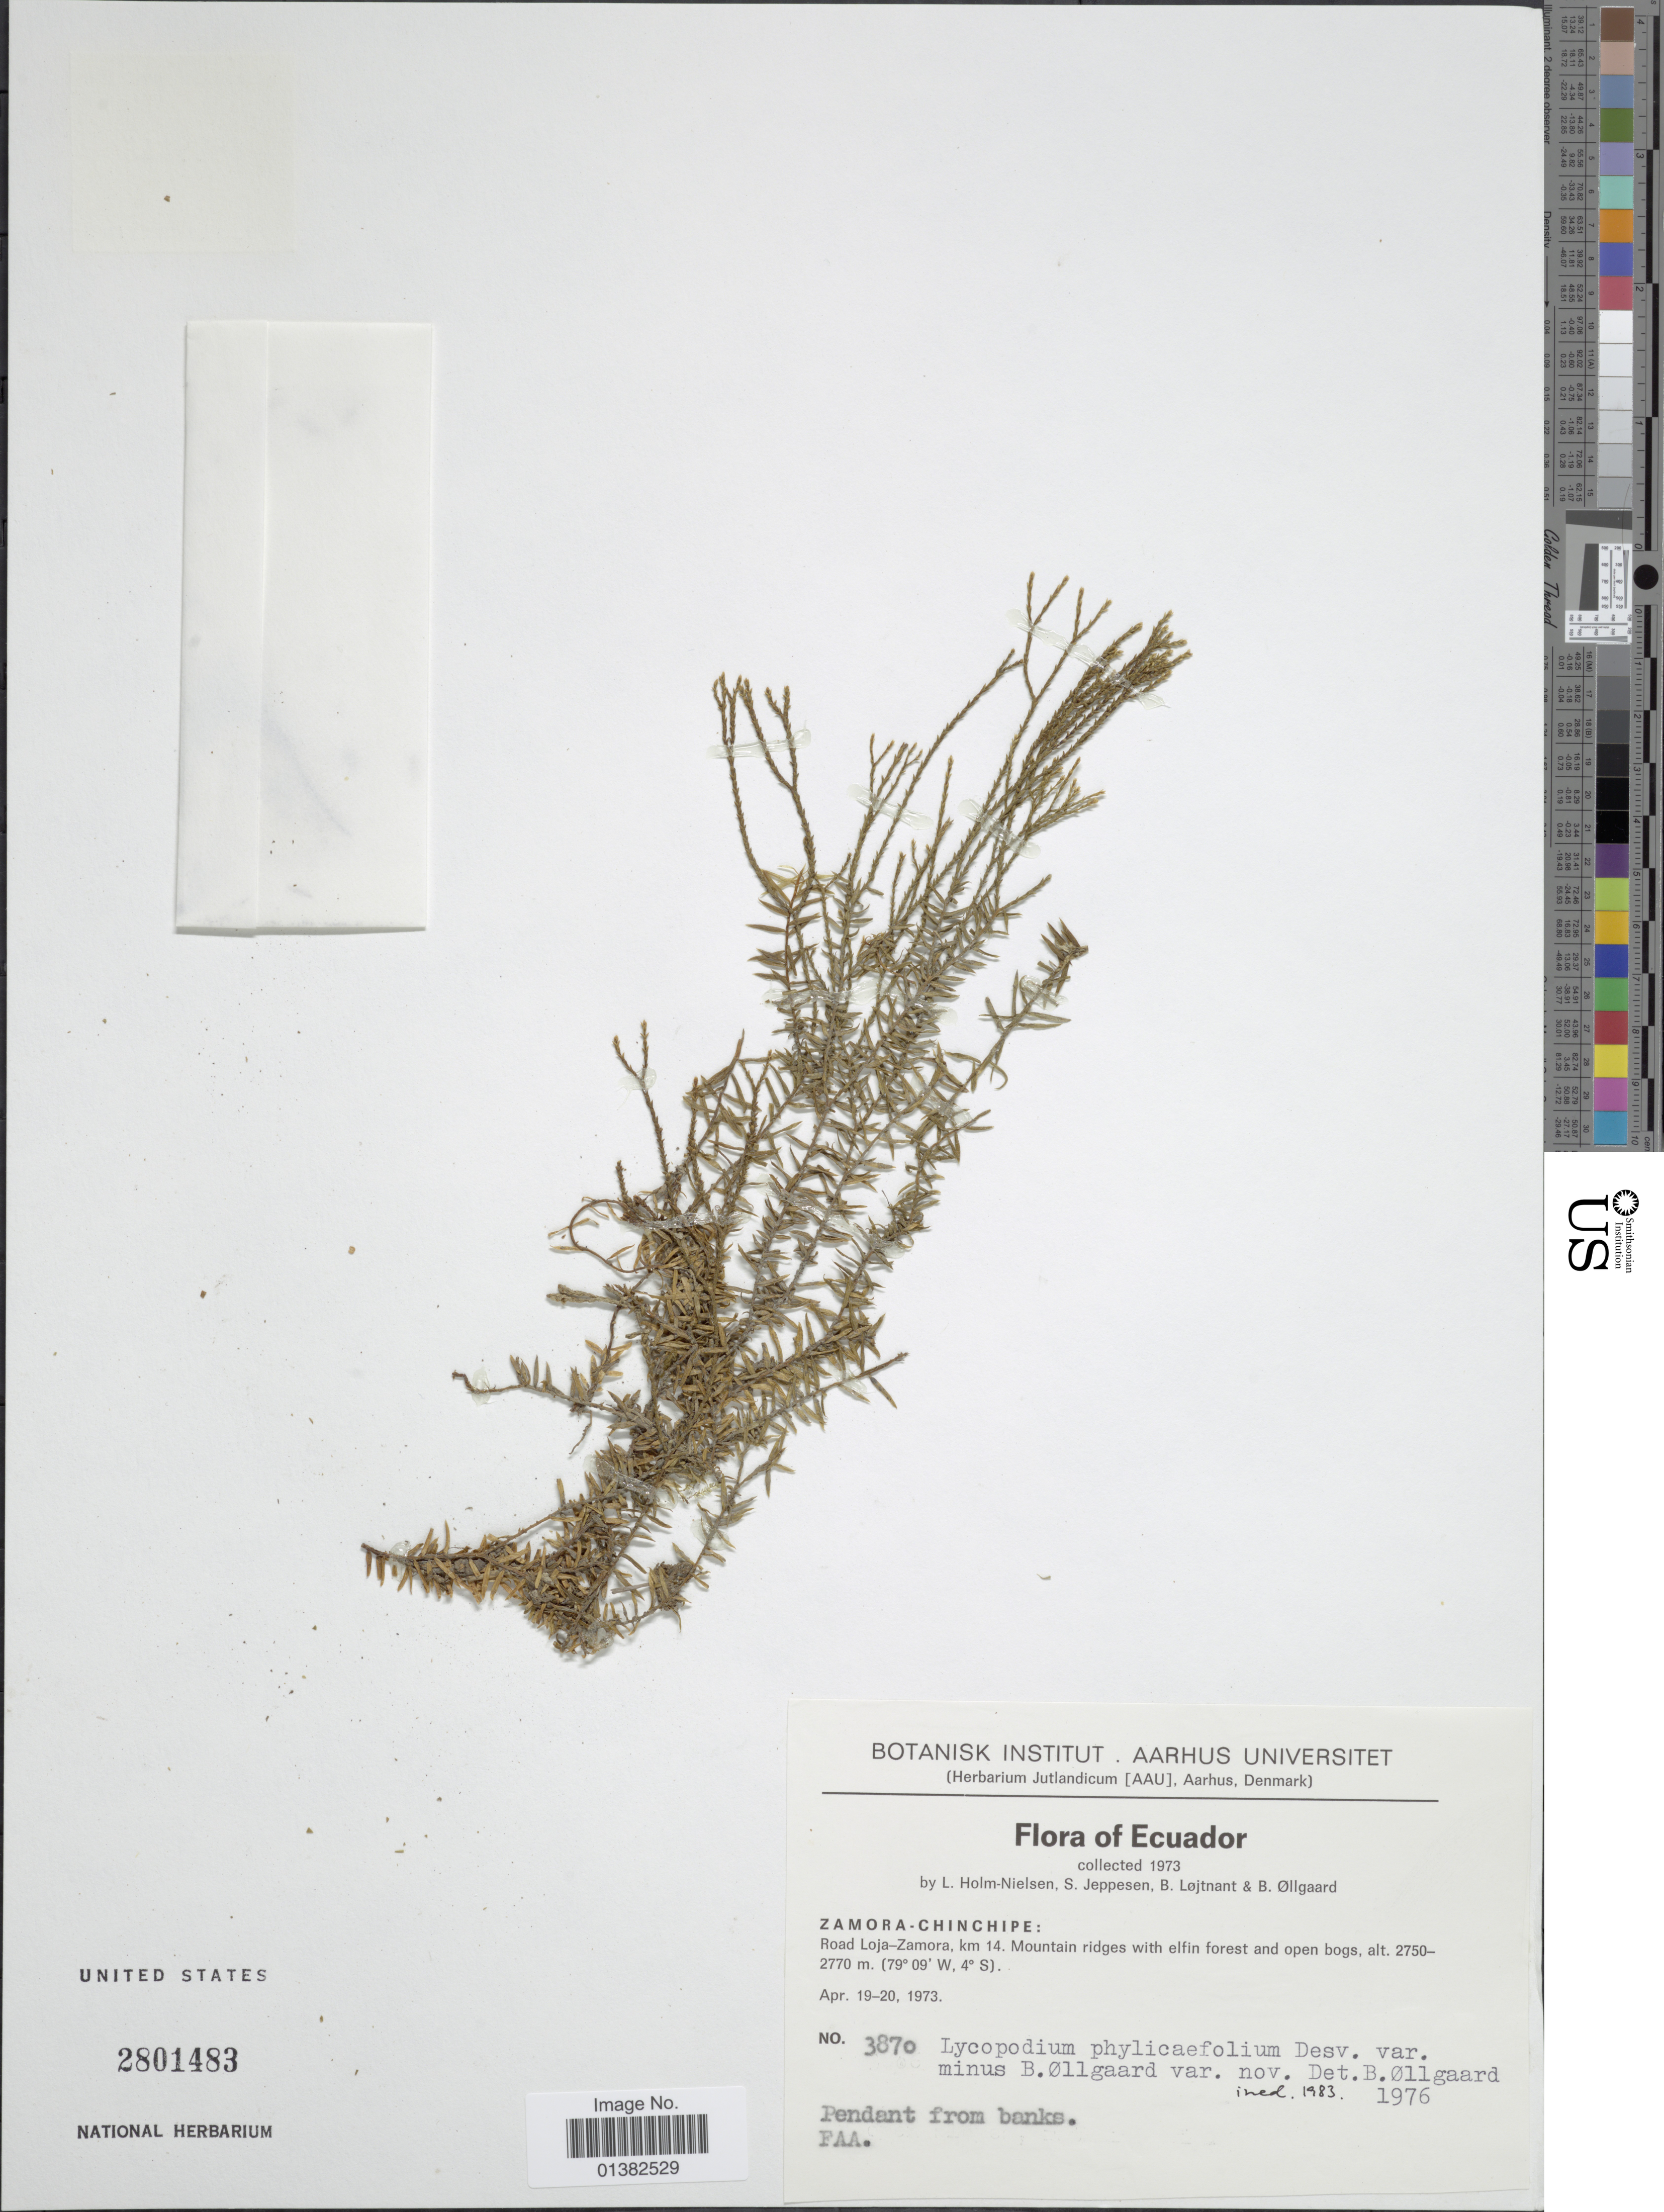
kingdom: Plantae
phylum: Tracheophyta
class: Lycopodiopsida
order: Lycopodiales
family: Lycopodiaceae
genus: Phlegmariurus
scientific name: Phlegmariurus phylicifolius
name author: (Desv. ex Poir.) B. Øllg.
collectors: L. B. Holm-Nielsen, S. Jeppesen, B. Löjtnant & B. Øllgaard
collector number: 3870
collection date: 1973-04-19/1973-04-20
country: Ecuador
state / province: Zamora-Chinchipe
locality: Road Loja-Zamora, km 14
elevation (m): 2750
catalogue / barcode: US 2801483